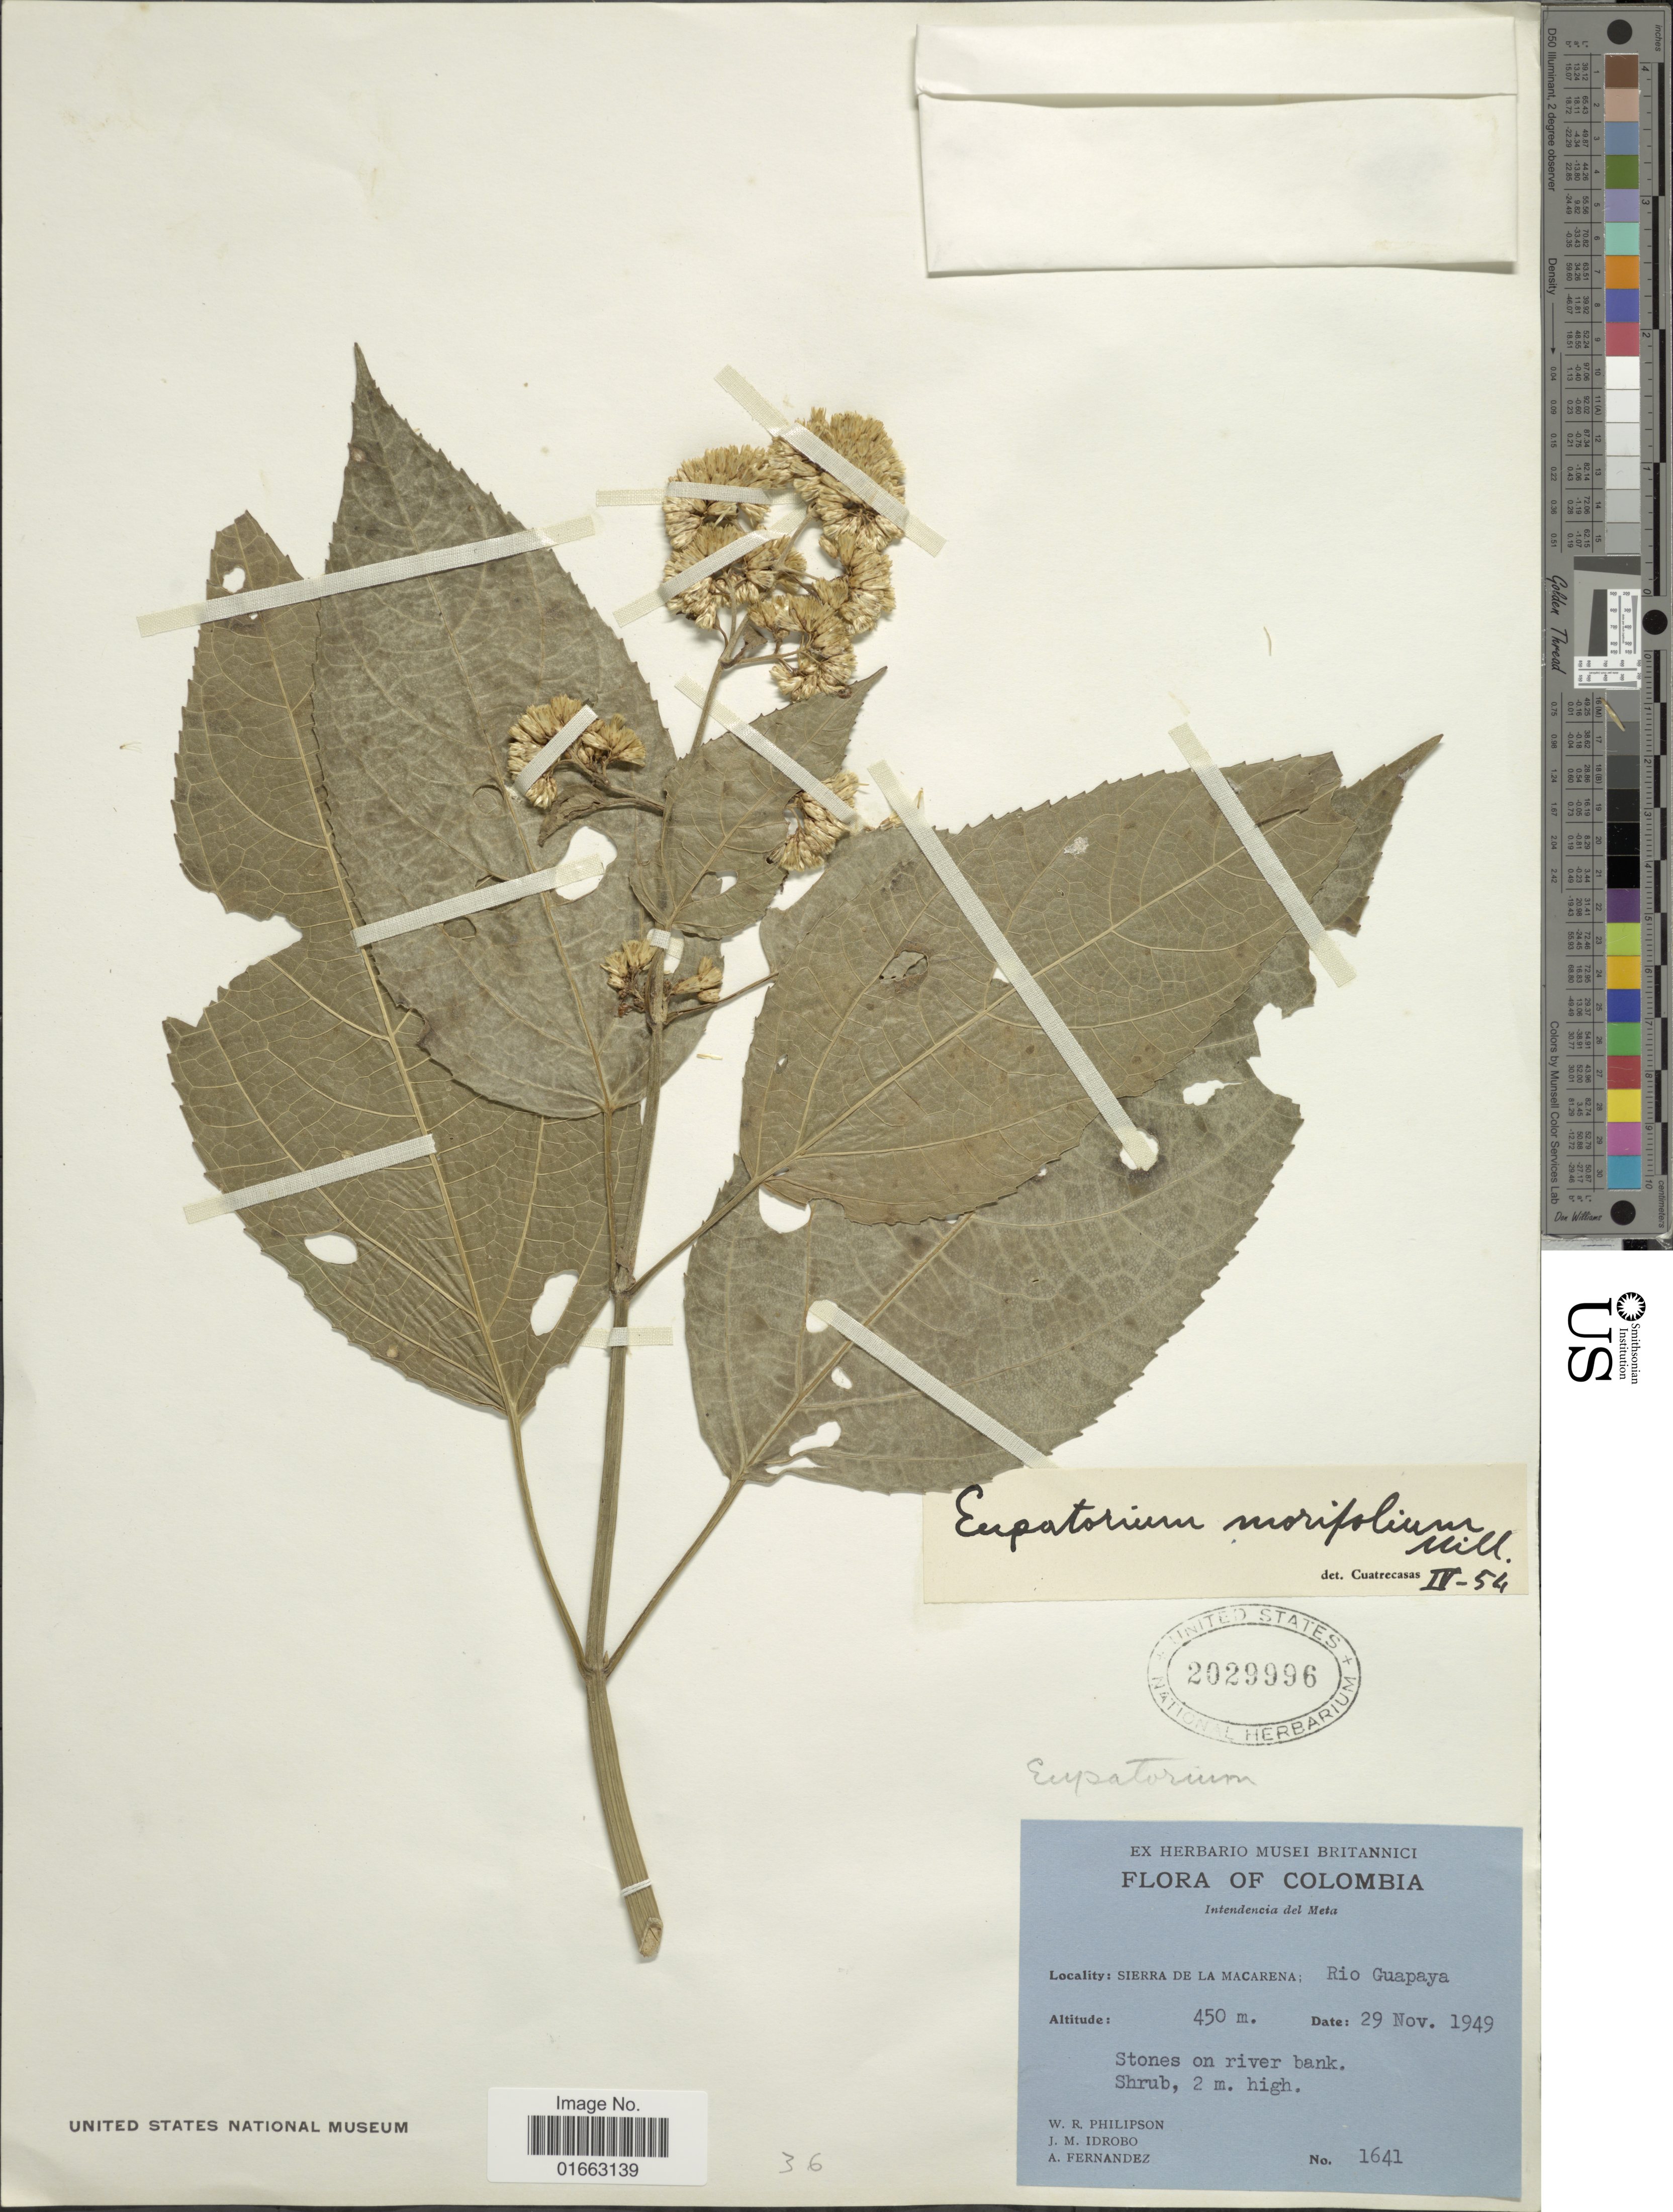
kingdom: Plantae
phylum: Tracheophyta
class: Magnoliopsida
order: Asterales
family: Asteraceae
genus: Critonia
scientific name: Critonia morifolia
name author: (Mill.) R.M. King & H. Rob.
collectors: W. R. Philipson, J. M. Idrobo & A. Fernandez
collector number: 1641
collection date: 1949-11-29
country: Colombia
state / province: Meta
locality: Intendencia del Meta, Sierra de La Macarena; Rio Guapaya, stones on river bank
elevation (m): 450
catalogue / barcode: US 2029996